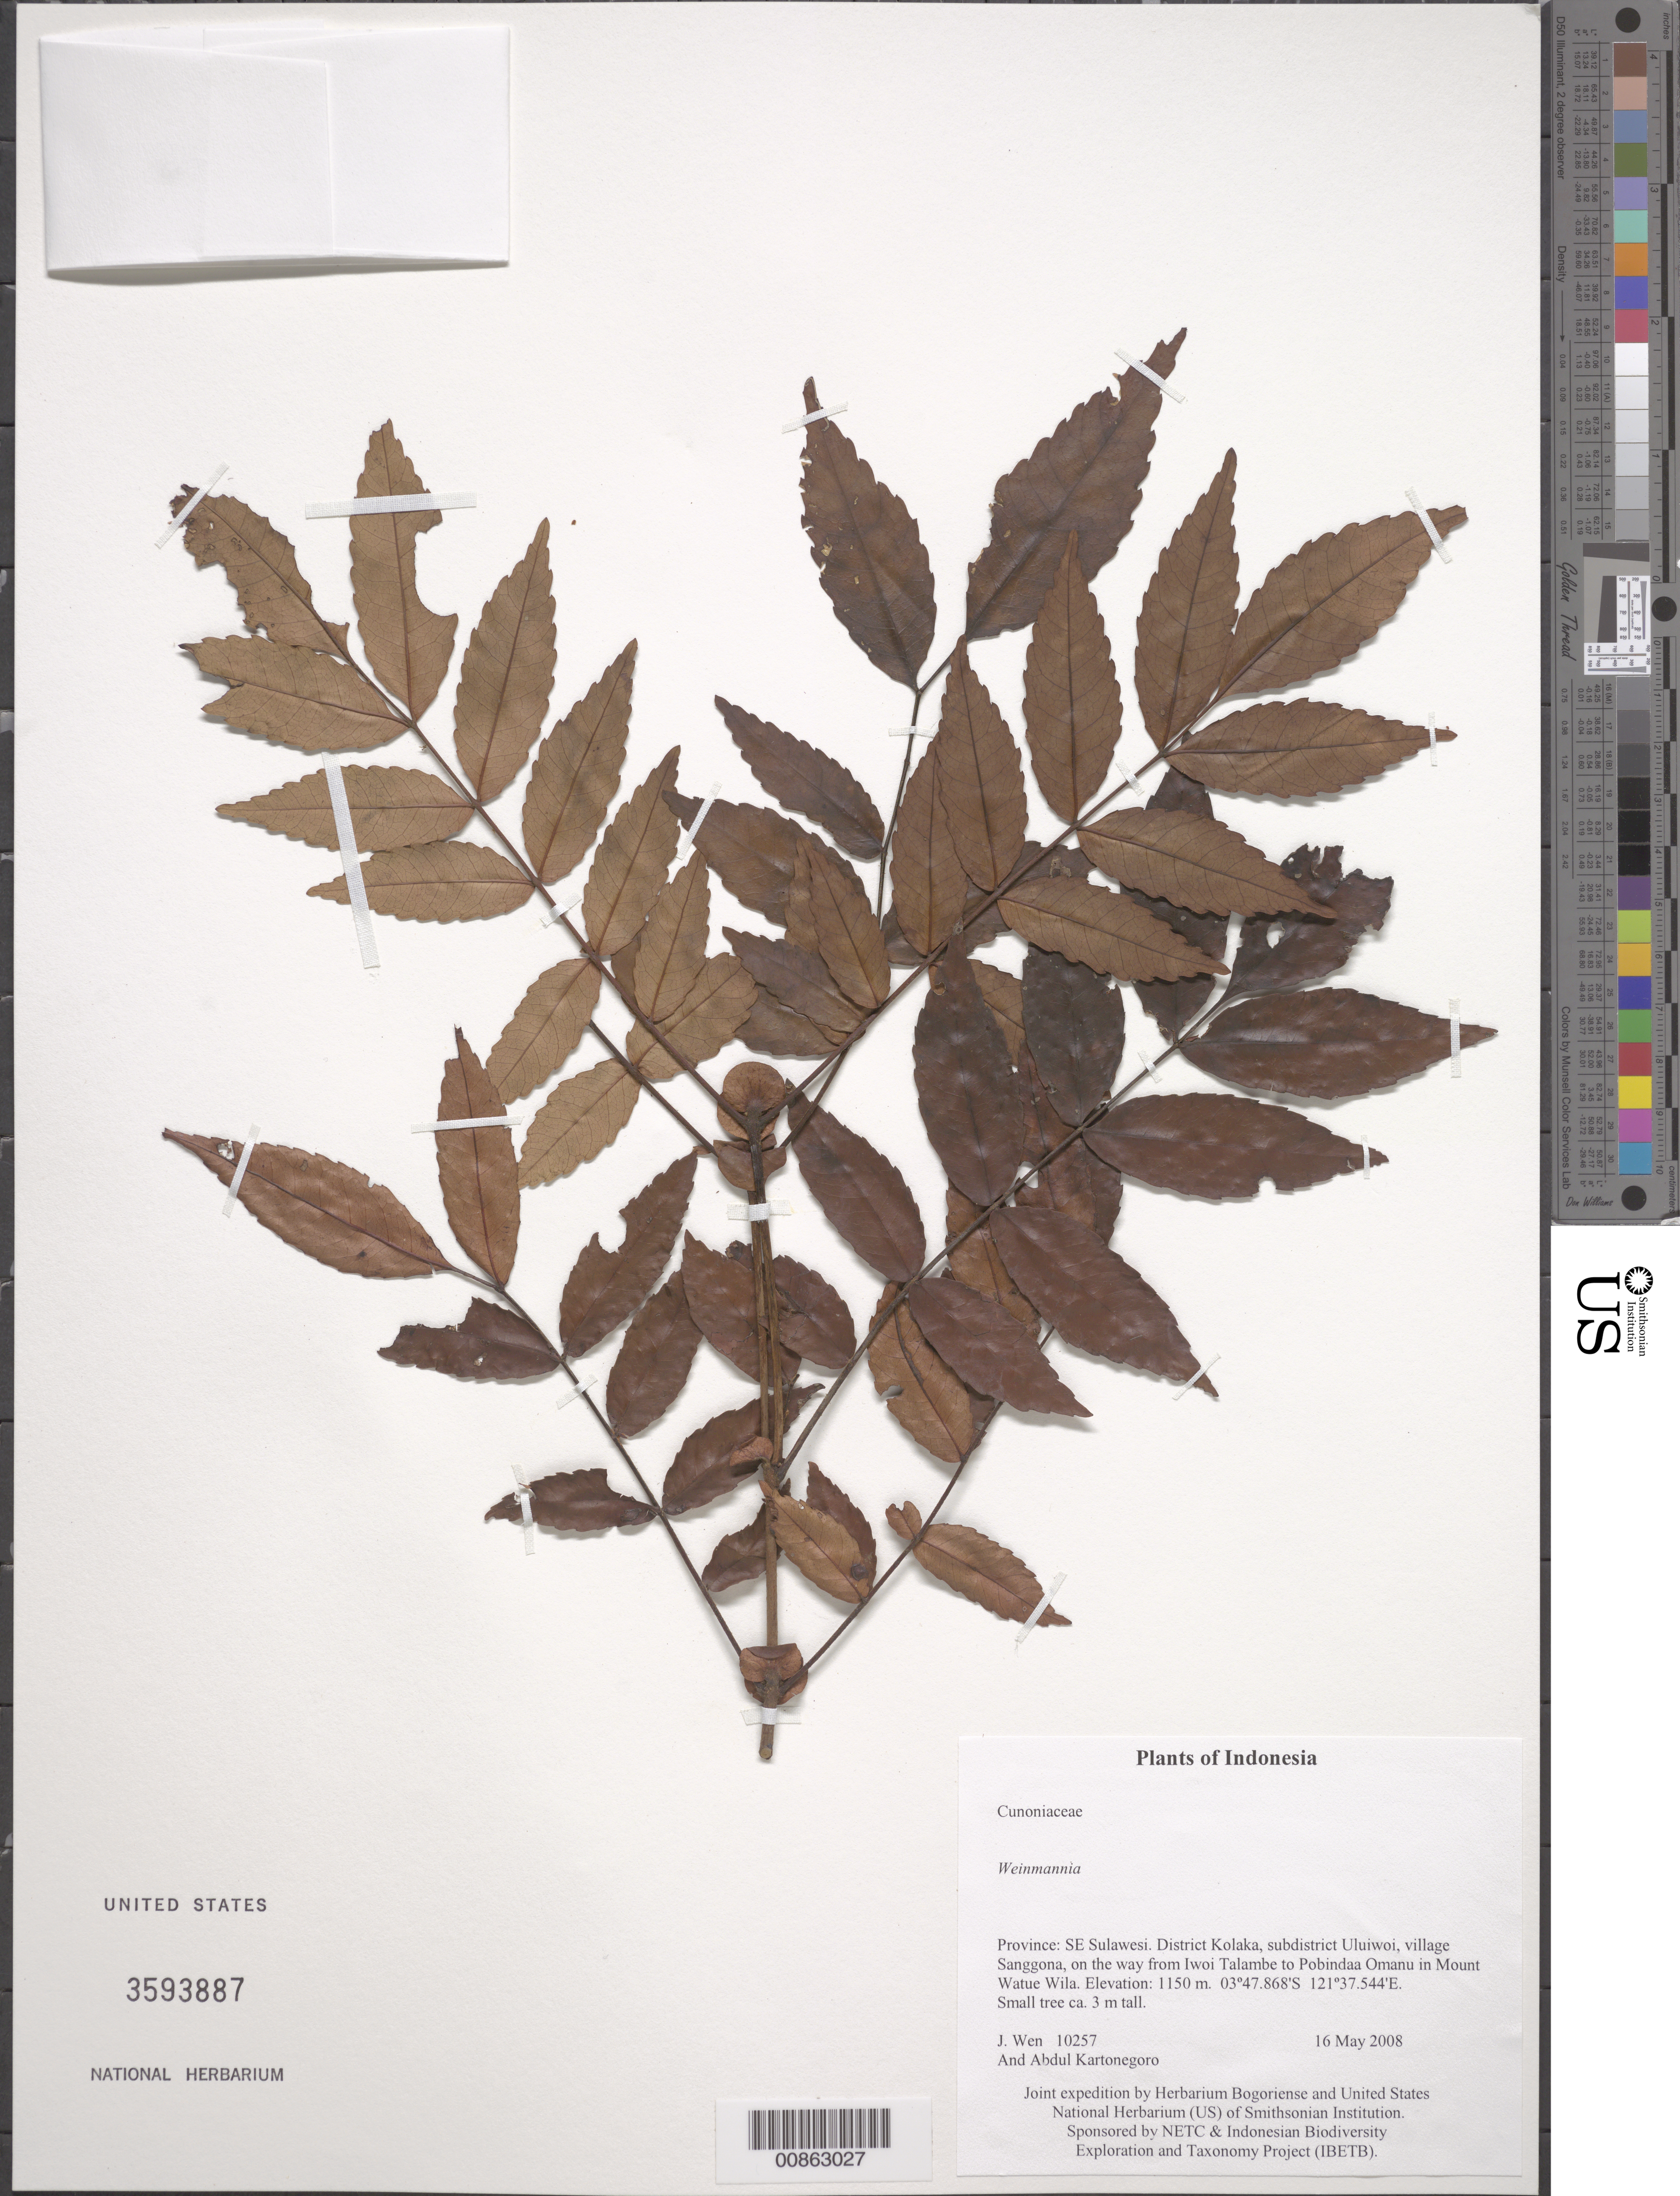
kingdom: Plantae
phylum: Tracheophyta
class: Magnoliopsida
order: Oxalidales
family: Cunoniaceae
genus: Pterophylla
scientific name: Pterophylla sp.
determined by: Strong, Mark T., (BOT), Smithsonian Institution - National Museum of Natural History (UNITED STATES)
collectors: J. Wen & A. Kartonegoro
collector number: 10257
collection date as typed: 16 May 2008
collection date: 2008-05-16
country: Indonesia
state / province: Sulawesi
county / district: Sulawesi Tenggara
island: Sulawesi [Celebes]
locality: District Kolaka, subdistrict Uluiwoi, village Sanggona, on the way from Iwoi Talambe to Pobindaa Omanu in Mount Watue Wila.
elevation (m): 1150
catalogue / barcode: US 3593887